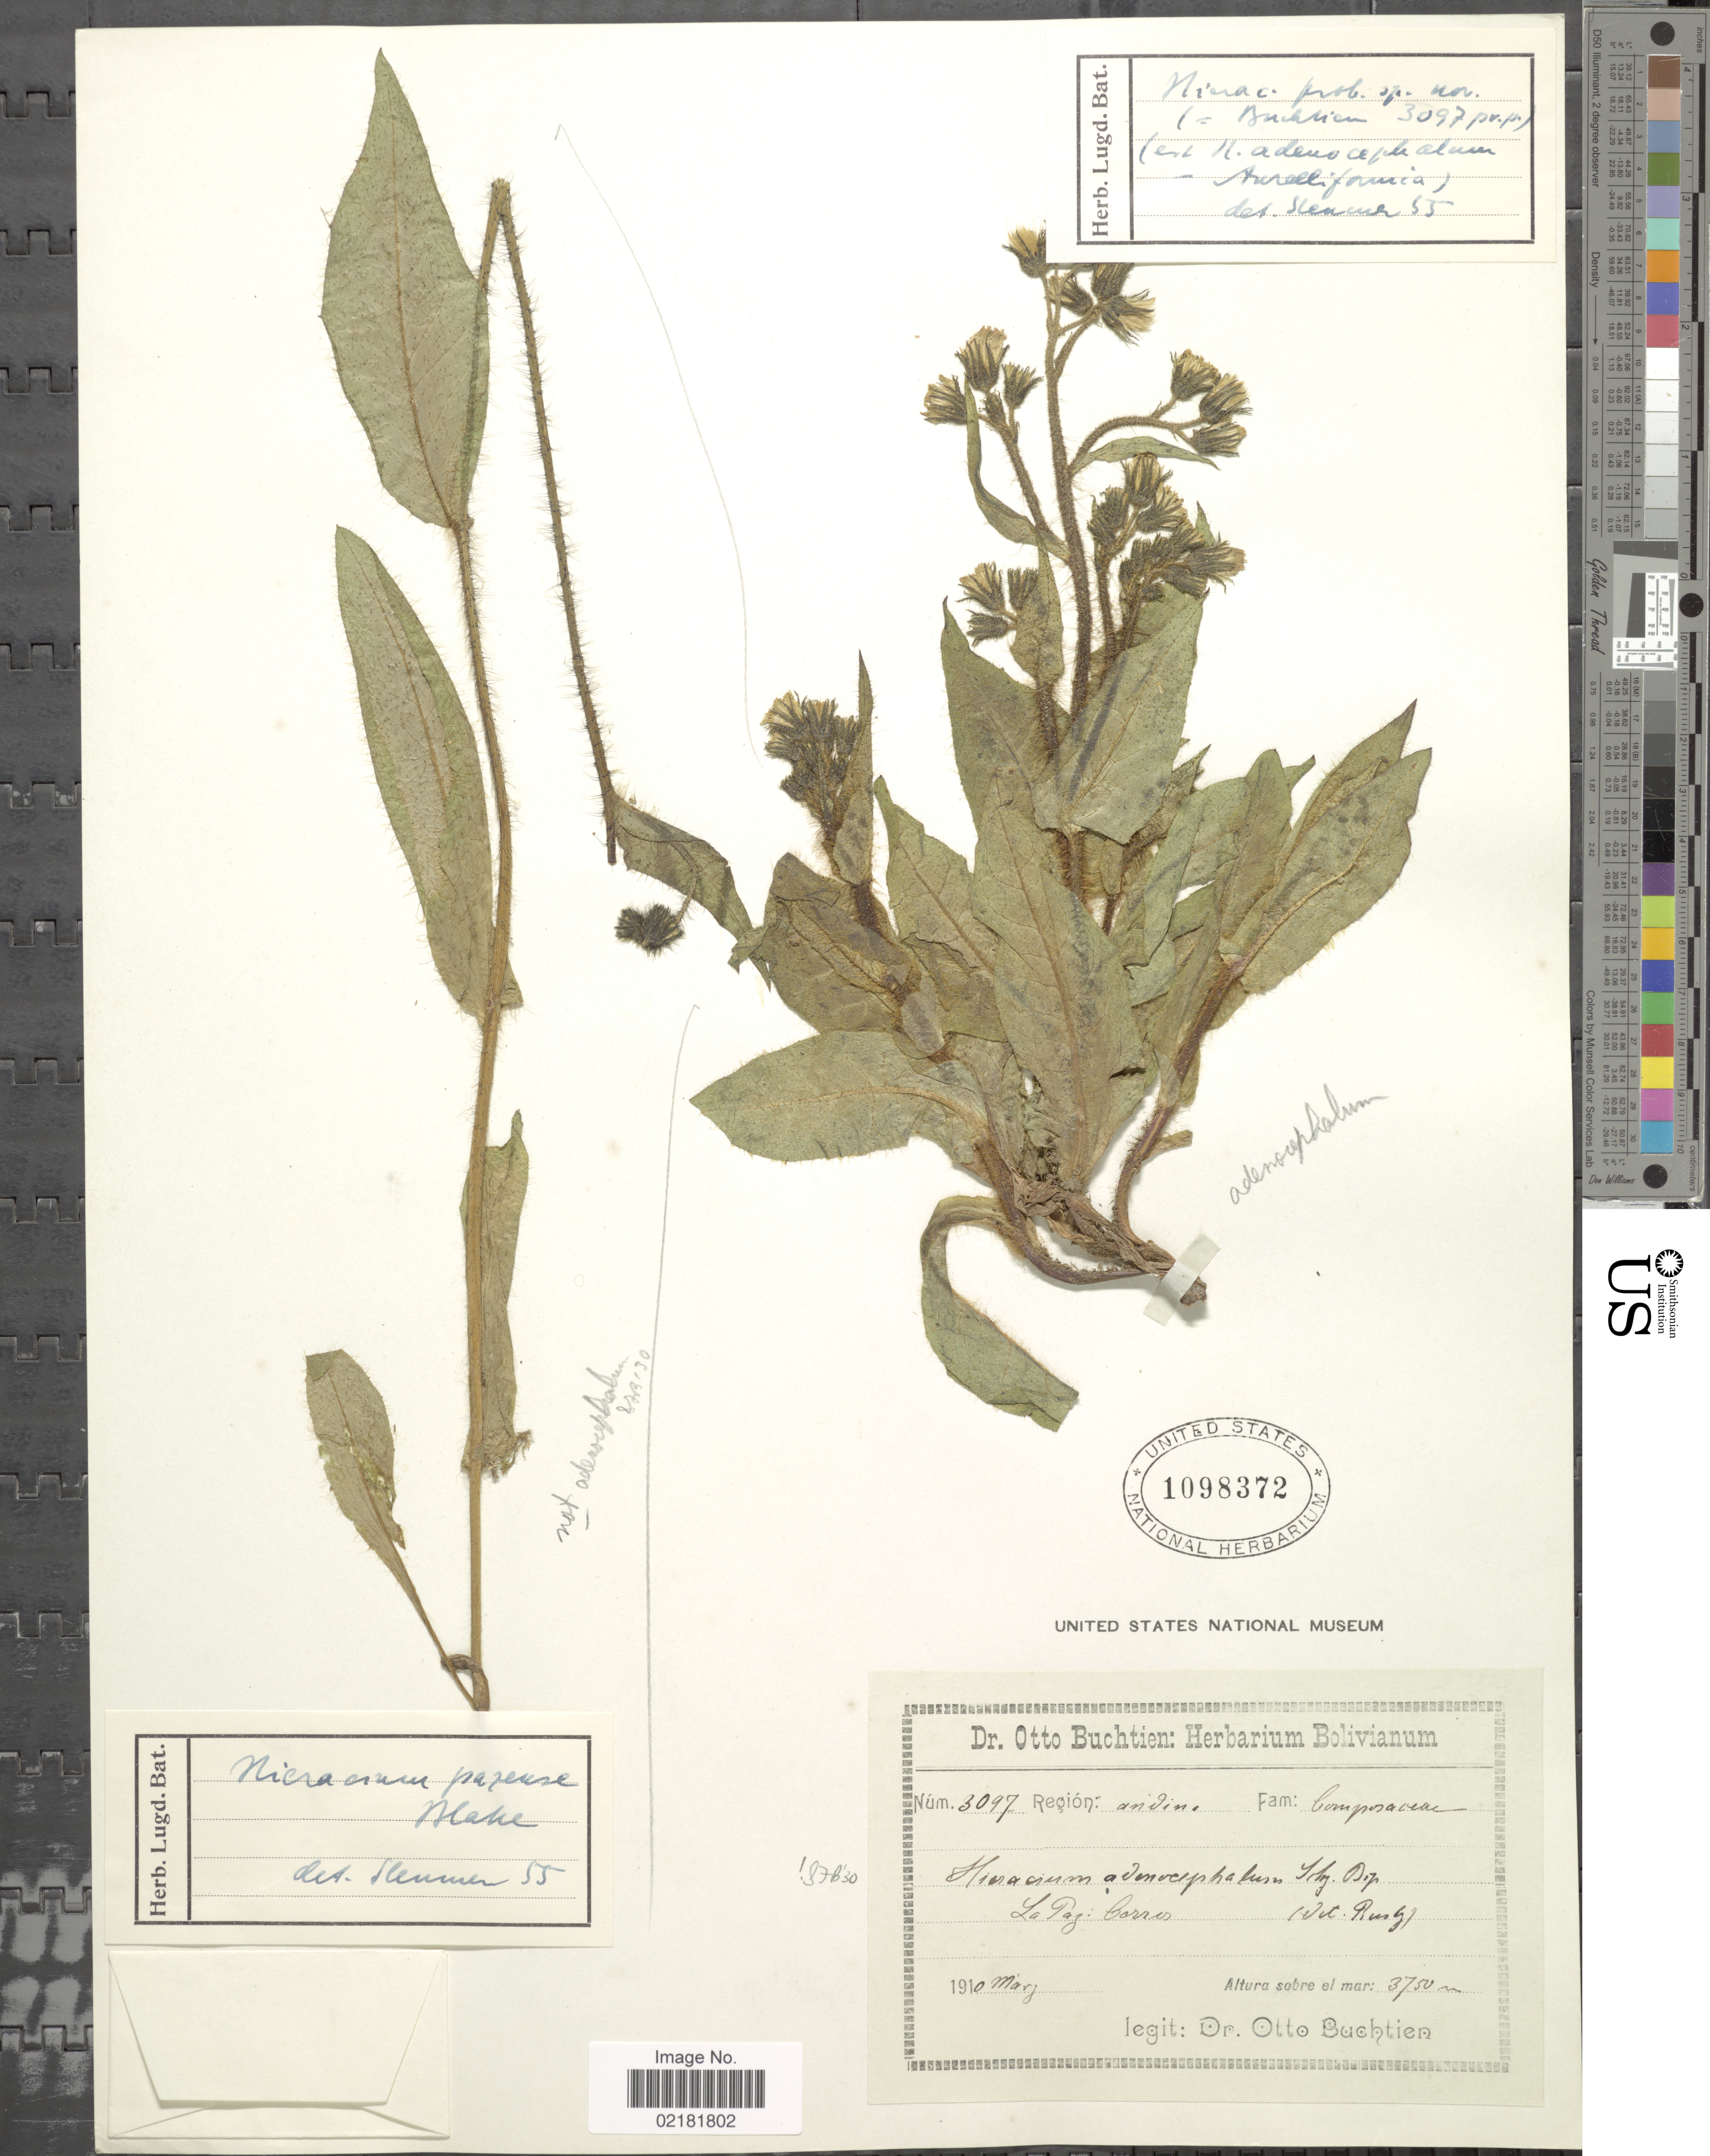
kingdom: Plantae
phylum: Tracheophyta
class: Magnoliopsida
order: Asterales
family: Asteraceae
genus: Hieracium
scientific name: Hieracium pazense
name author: S.F. Blake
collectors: O. Buchtien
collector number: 3097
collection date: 1910-05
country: Bolivia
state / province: La Paz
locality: Cerros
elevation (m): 3750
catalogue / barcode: US 1098372